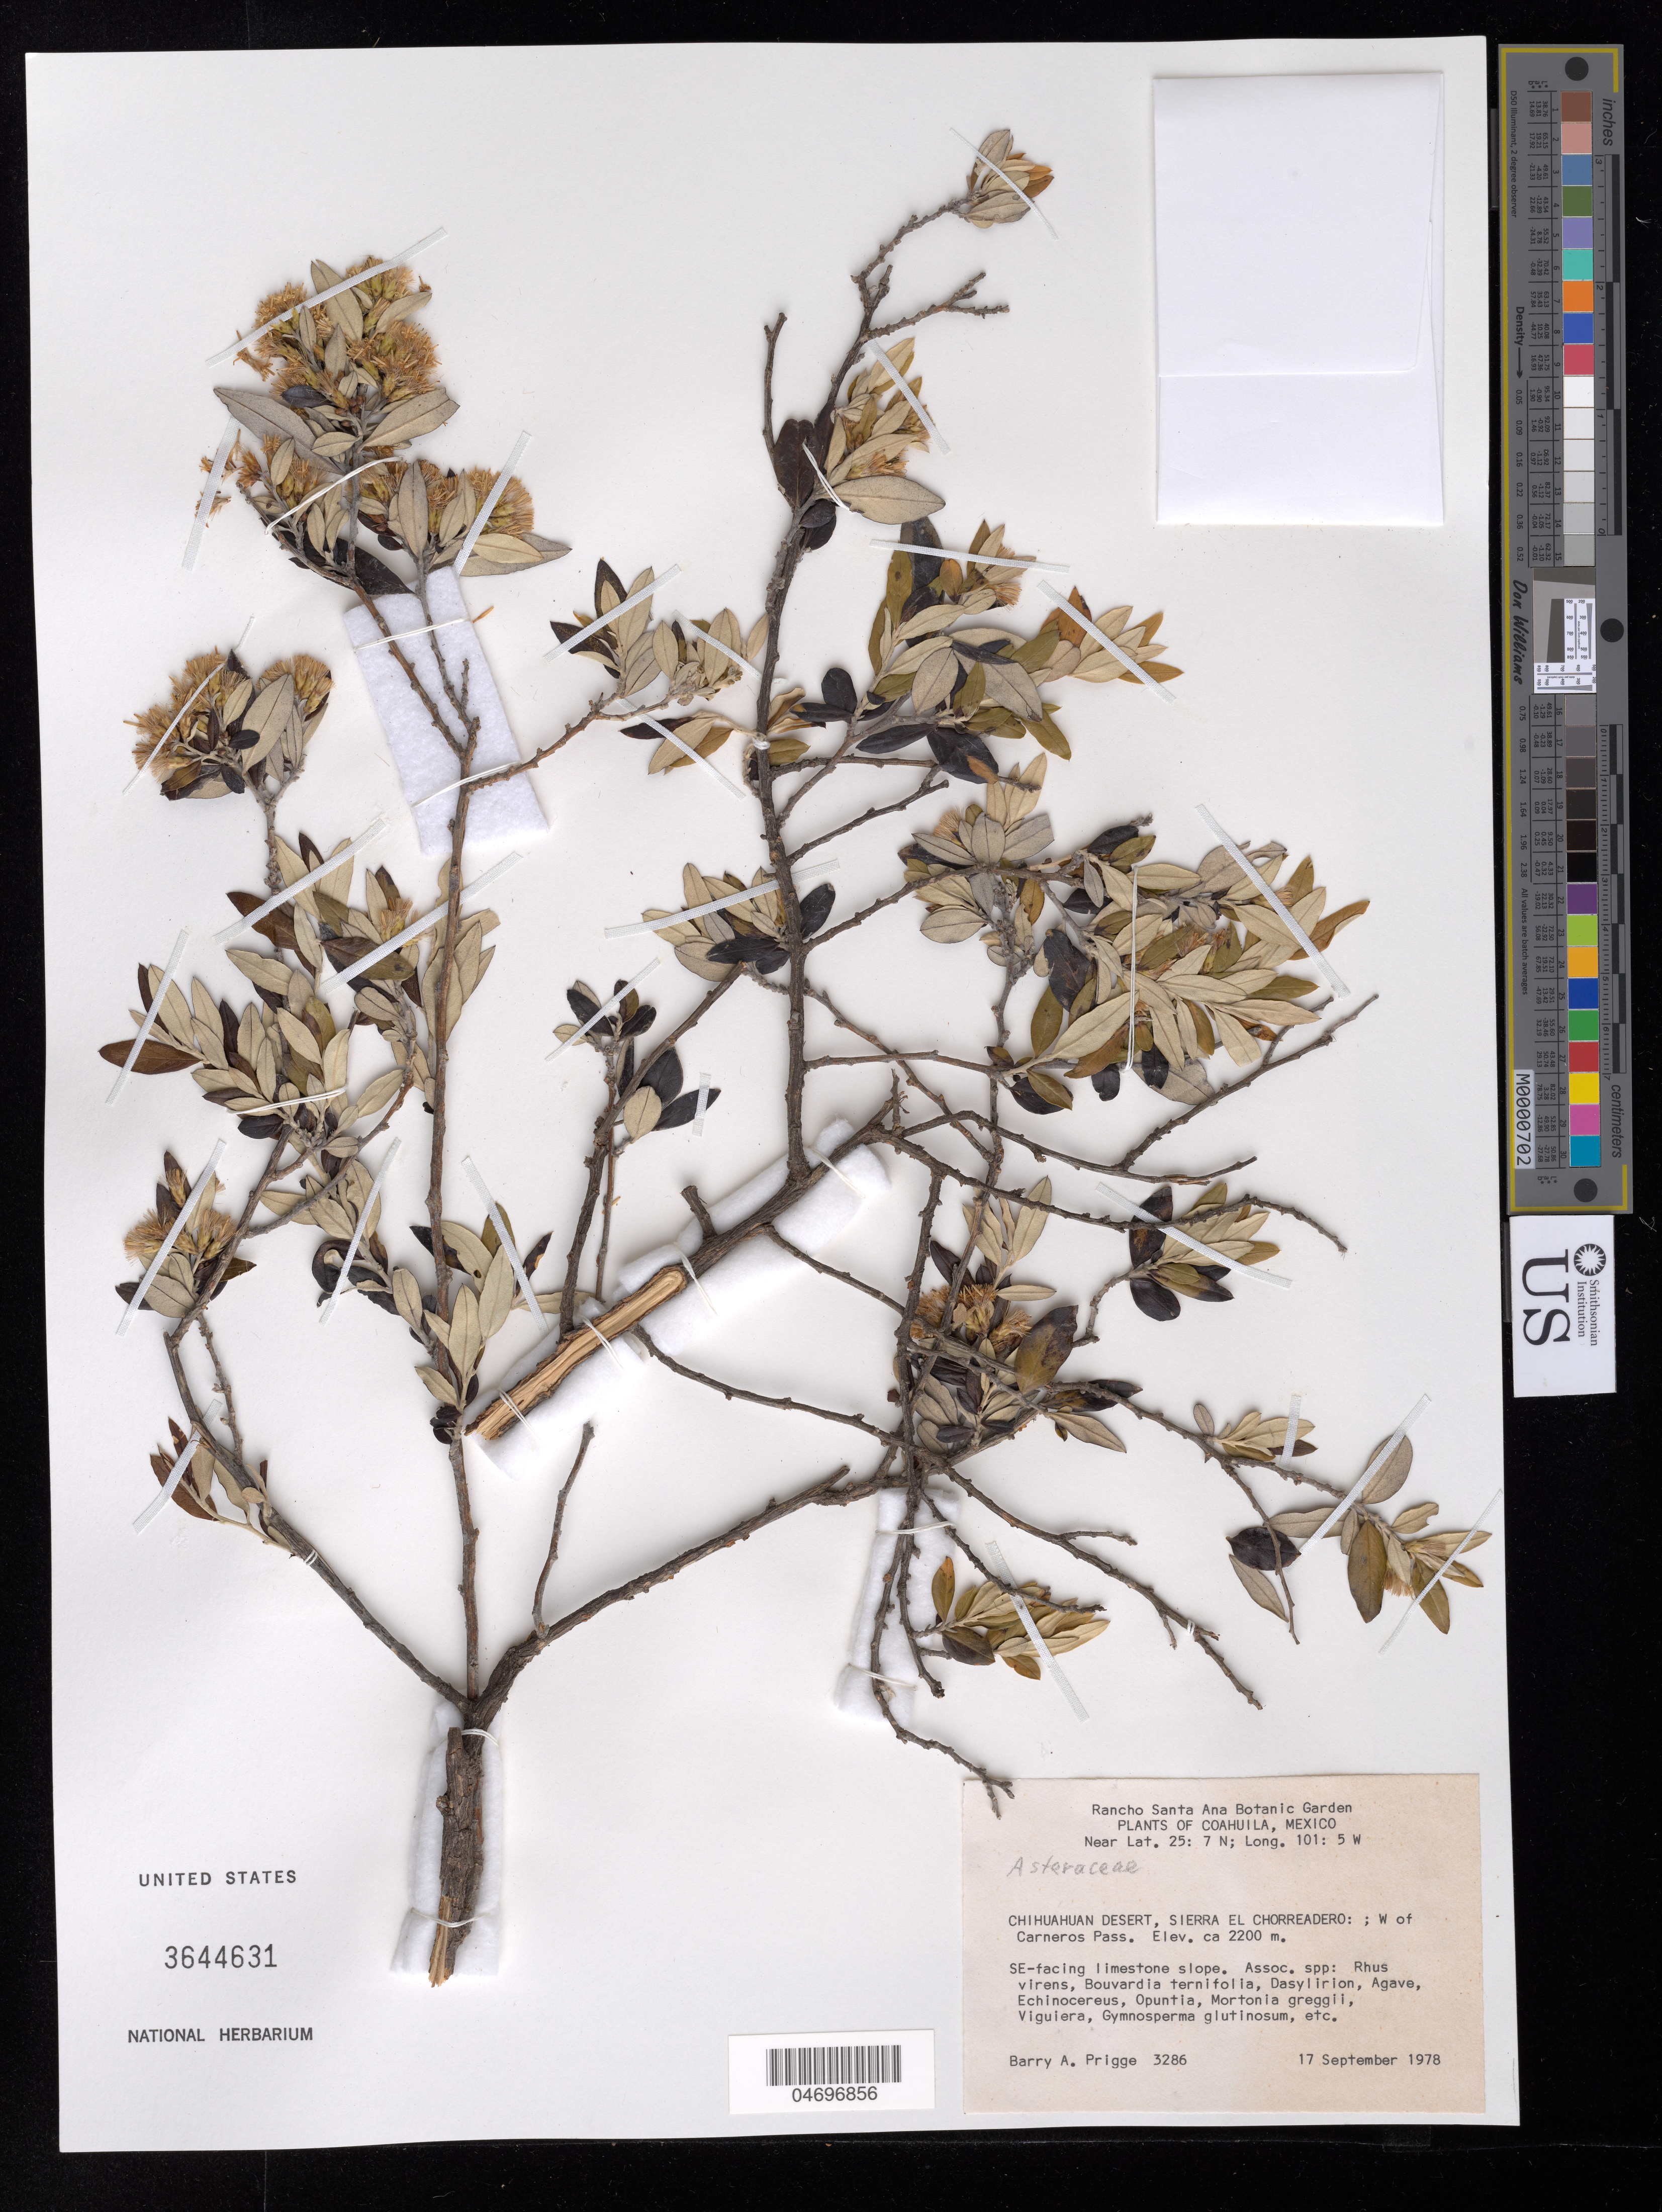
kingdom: Plantae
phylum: Tracheophyta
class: Magnoliopsida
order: Asterales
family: Asteraceae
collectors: B. Prigge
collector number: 3286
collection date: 1978-09-17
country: Mexico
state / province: Coahuila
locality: Chihuahuan Desert, Sierra El Chorreadero; W of Carneros Pass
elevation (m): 2200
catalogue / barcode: US 3644631